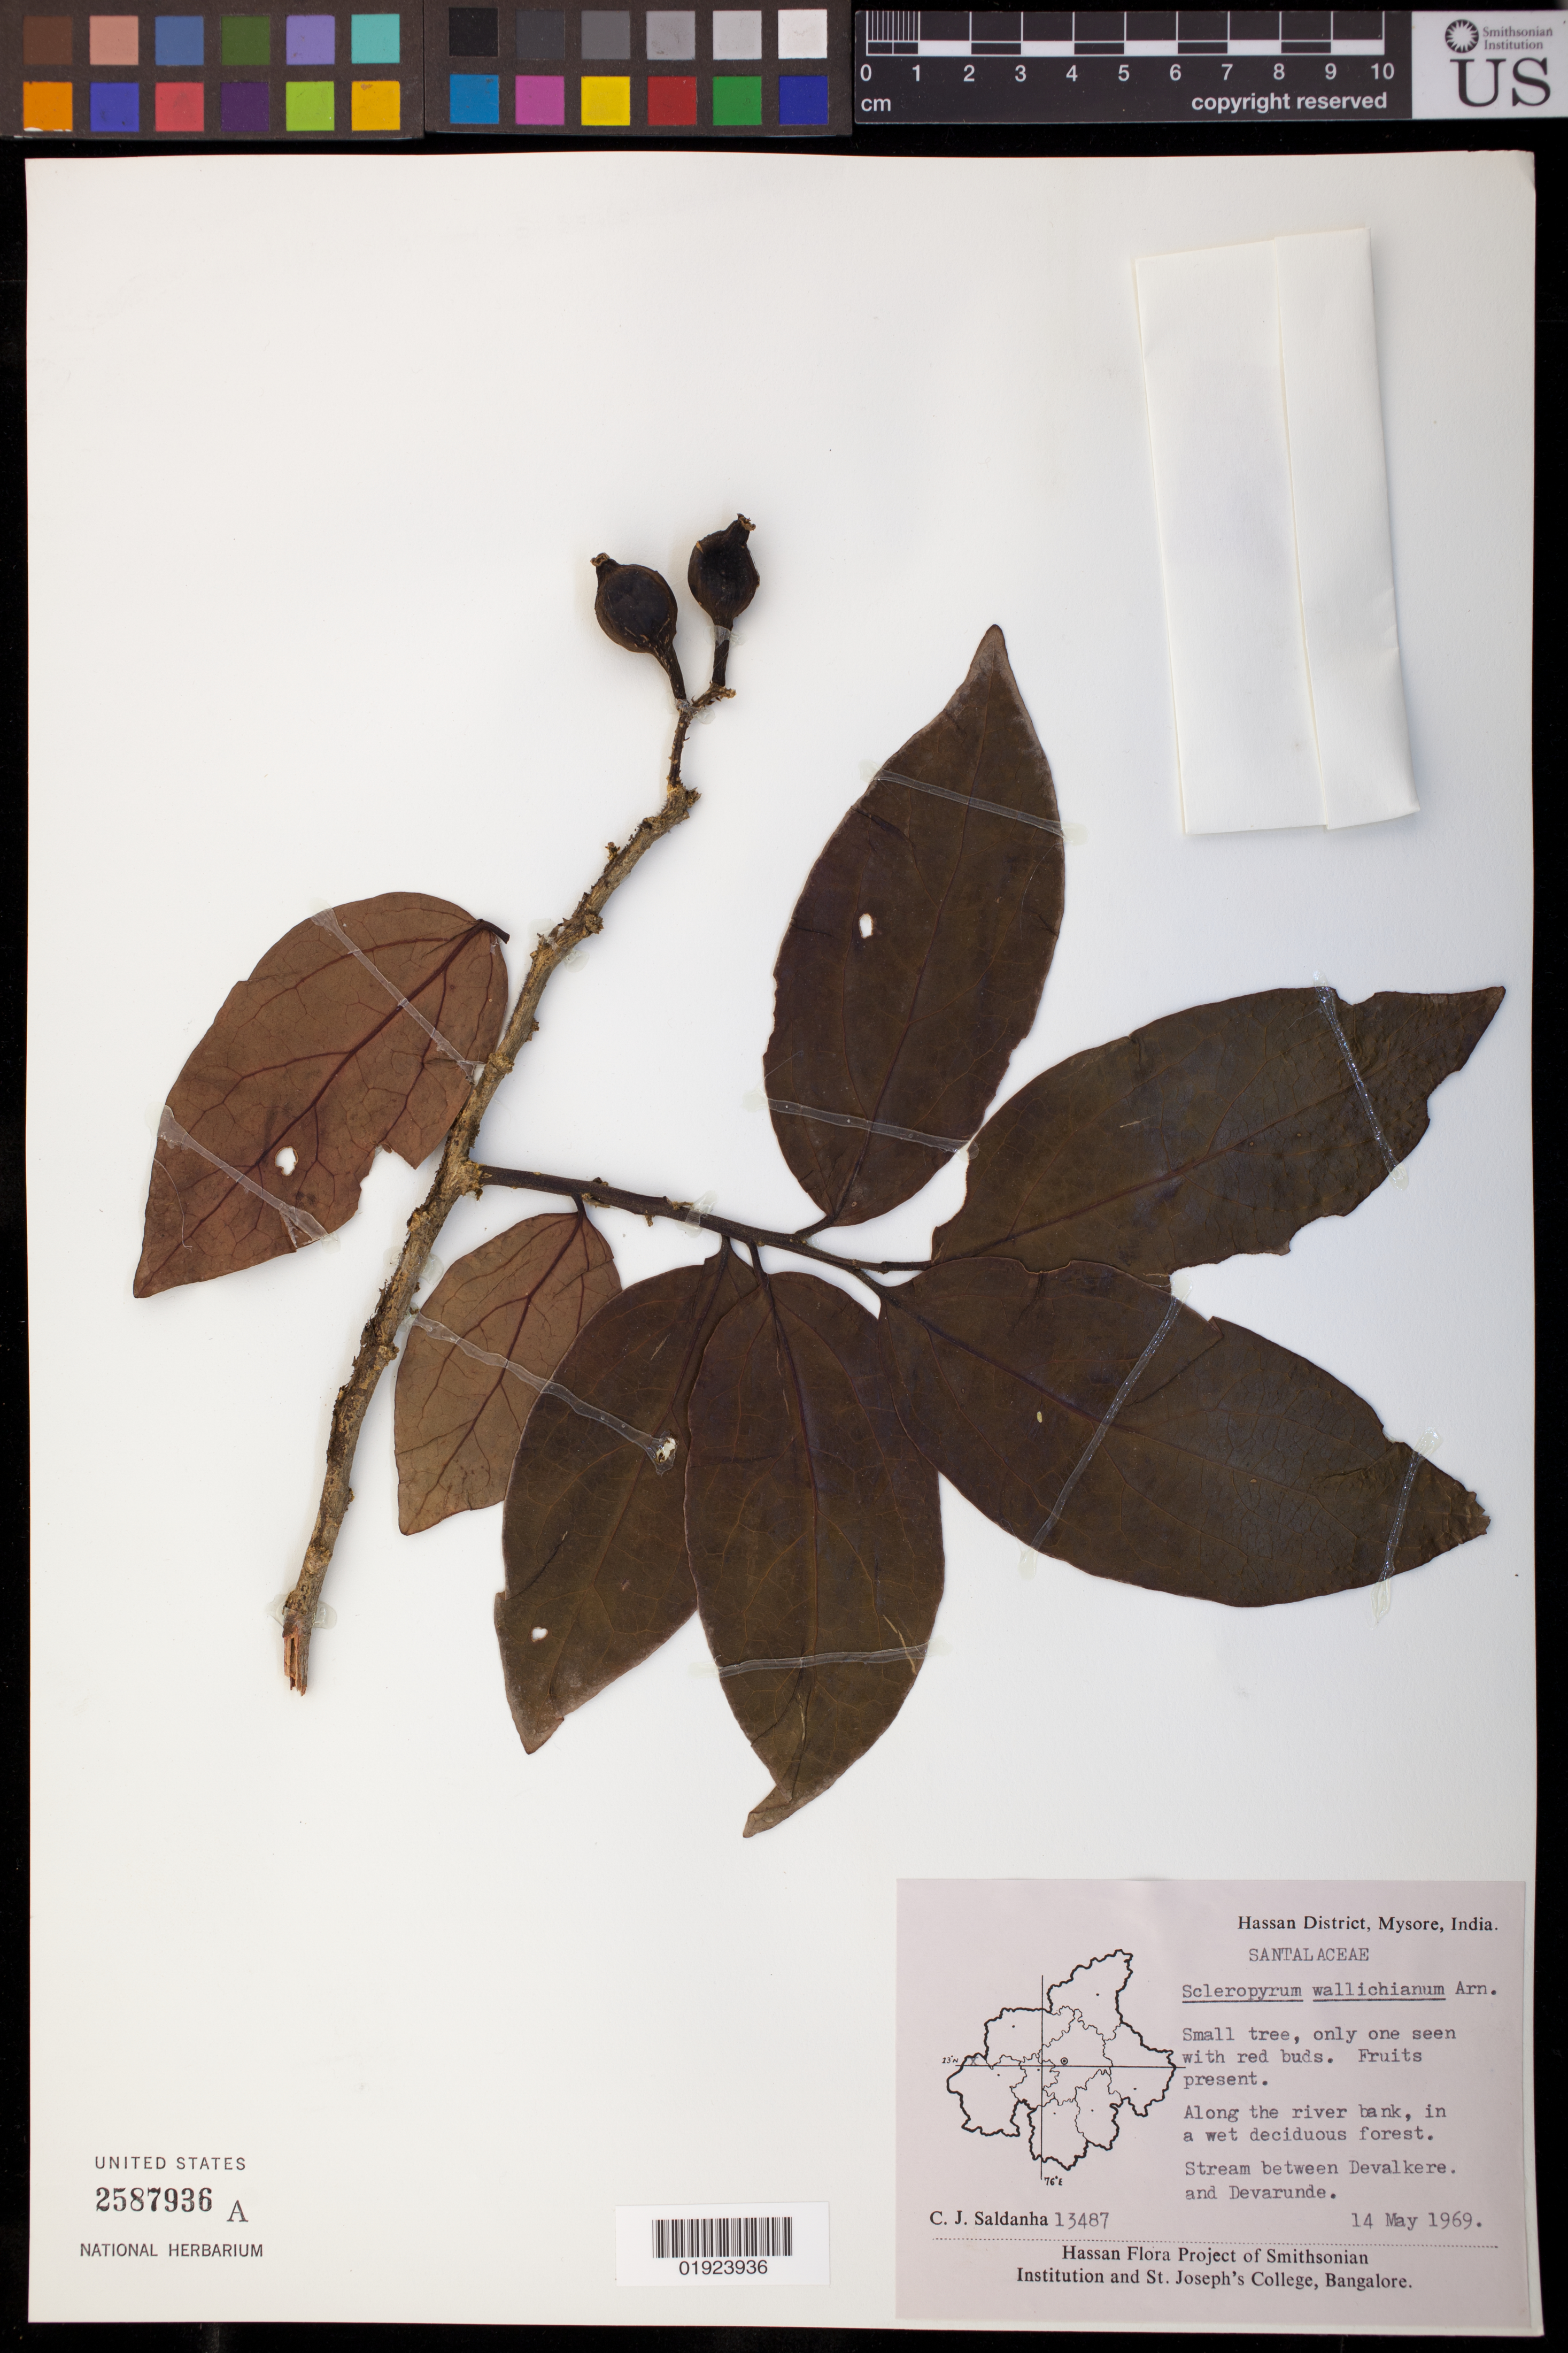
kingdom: Plantae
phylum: Tracheophyta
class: Magnoliopsida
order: Santalales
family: Cervantesiaceae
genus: Scleropyrum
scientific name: Scleropyrum wallichianum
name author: (Wight & Arn.) Arn.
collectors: C. J. Saldanha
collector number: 13487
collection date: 1969-05-14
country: India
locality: Hassan District, Mysore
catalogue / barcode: US 2587936A